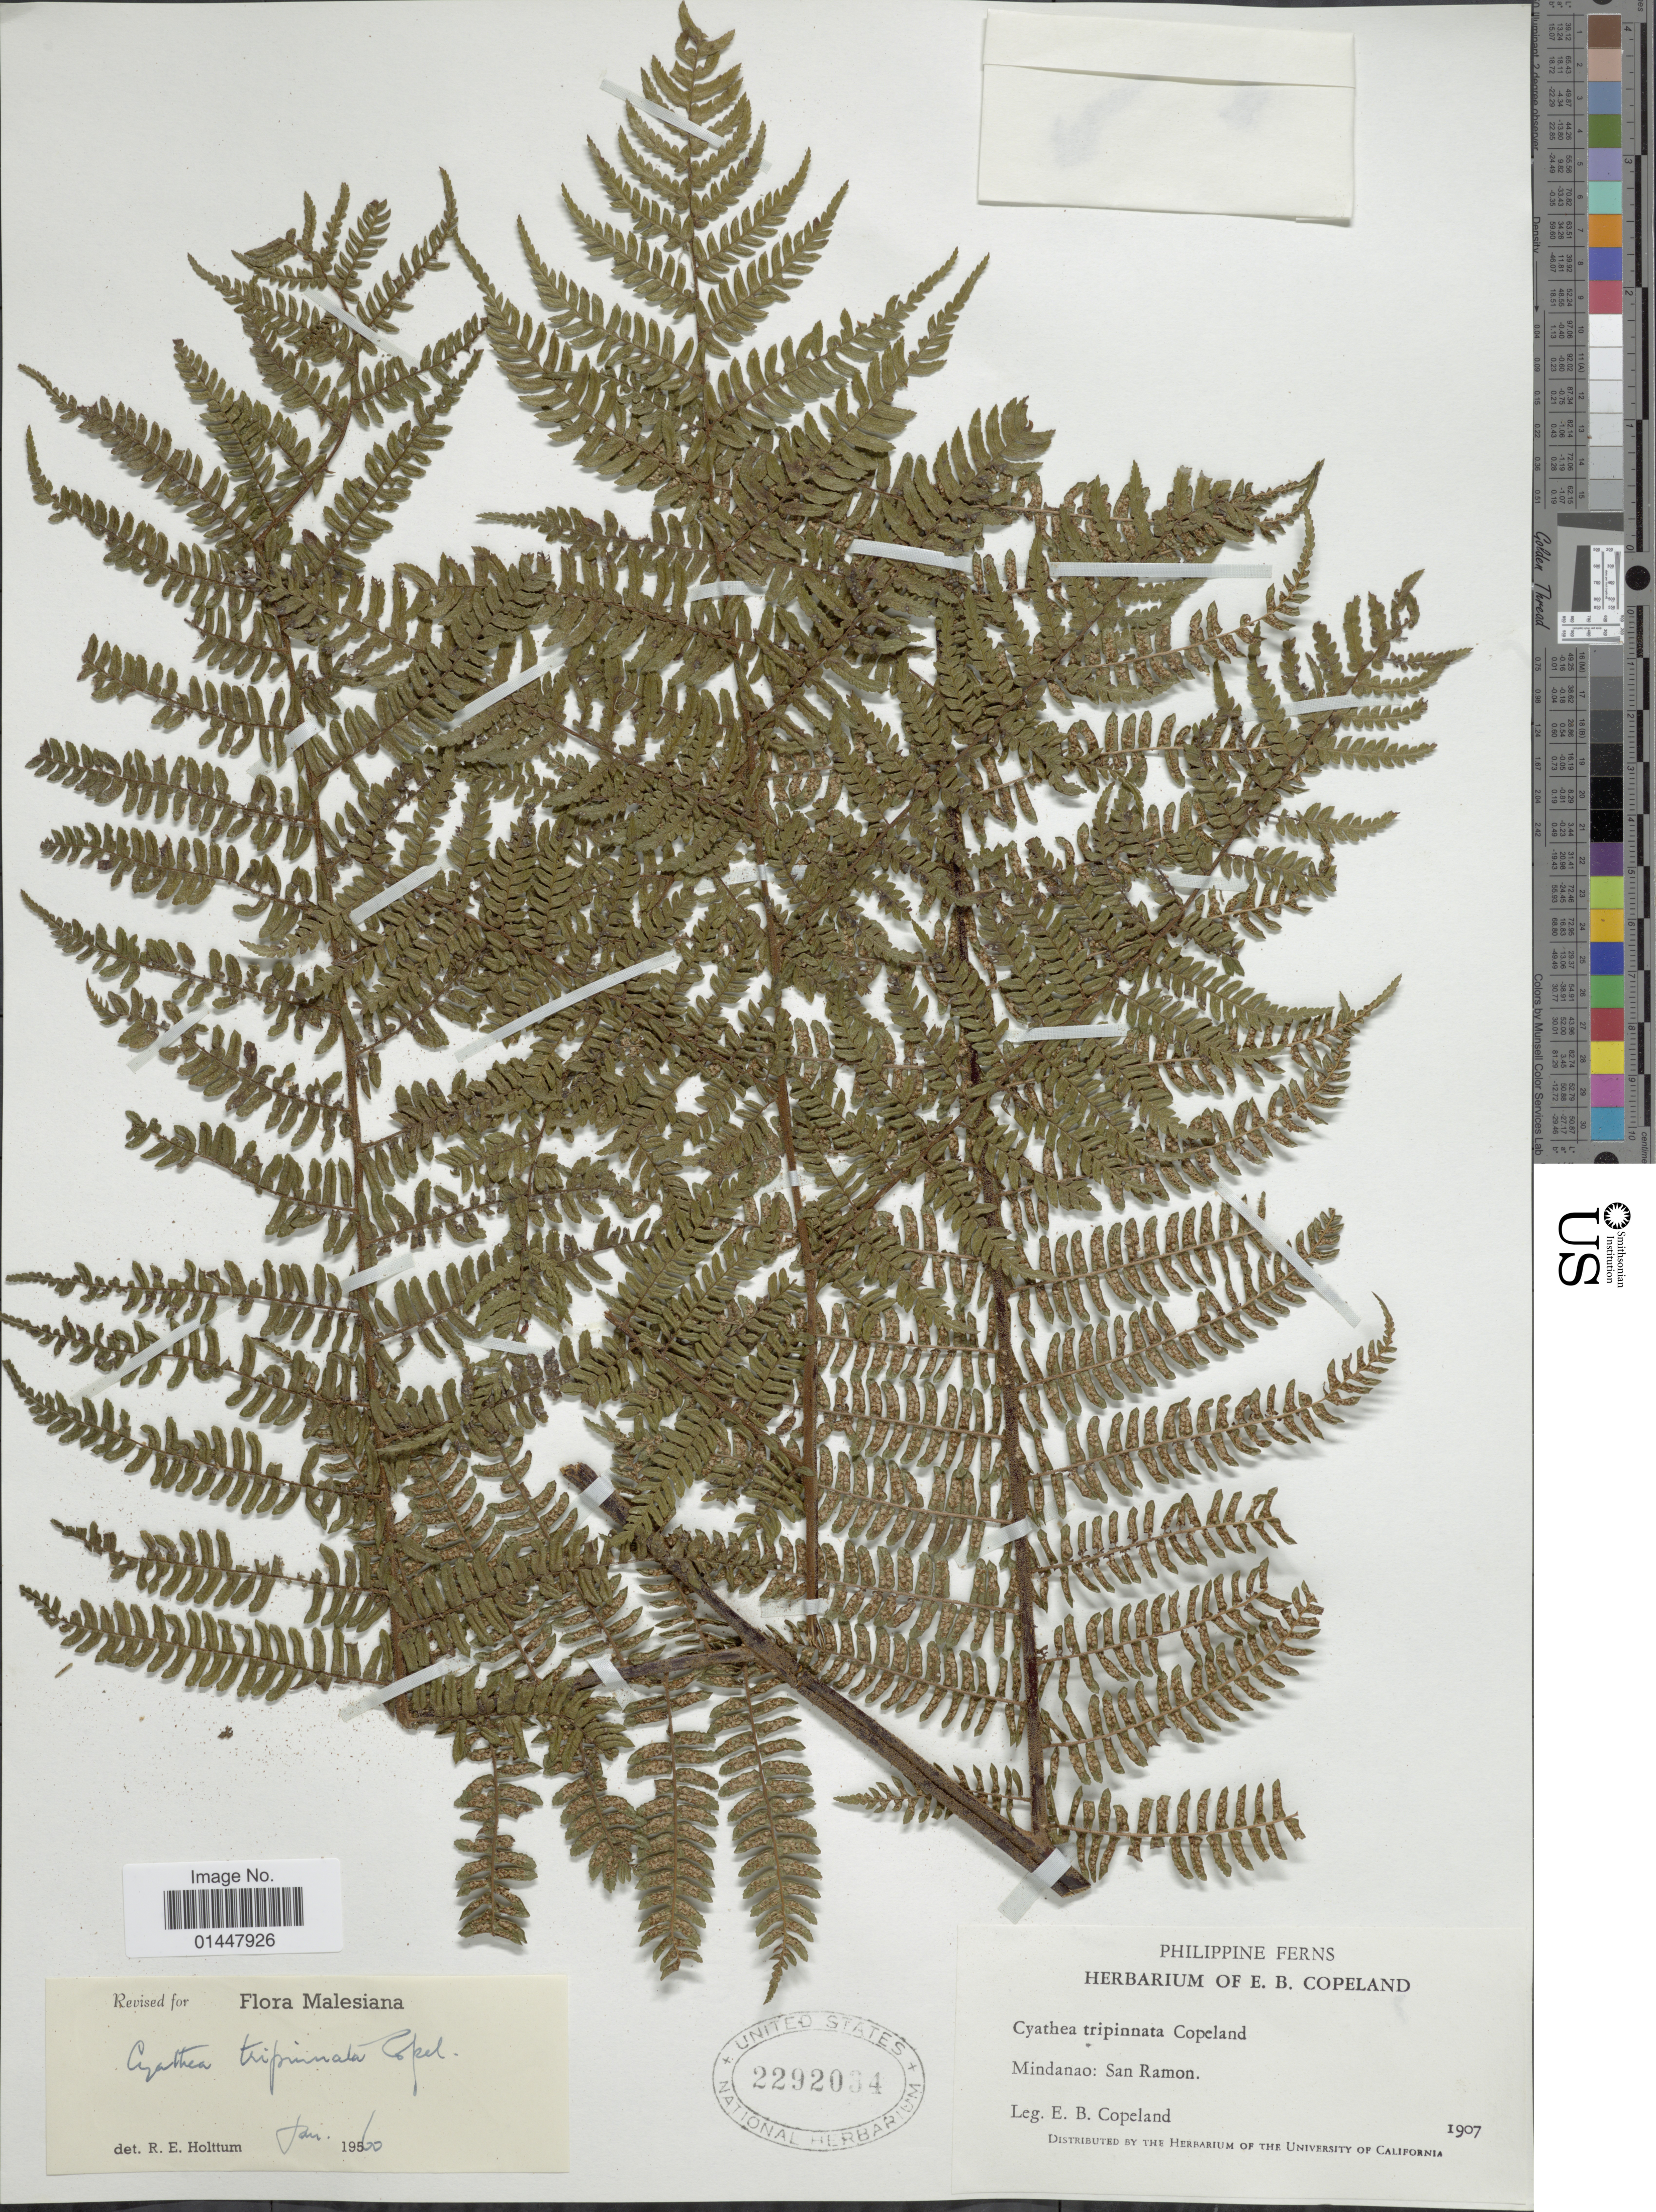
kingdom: Plantae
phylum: Tracheophyta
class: Polypodiopsida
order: Cyatheales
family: Cyatheaceae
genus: Sphaeropteris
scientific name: Sphaeropteris tripinnata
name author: (Copel.) R.M. Tryon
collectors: E. B. Copeland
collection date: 1907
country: Philippines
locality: Mindanao: San Ramon.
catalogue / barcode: US 2292034